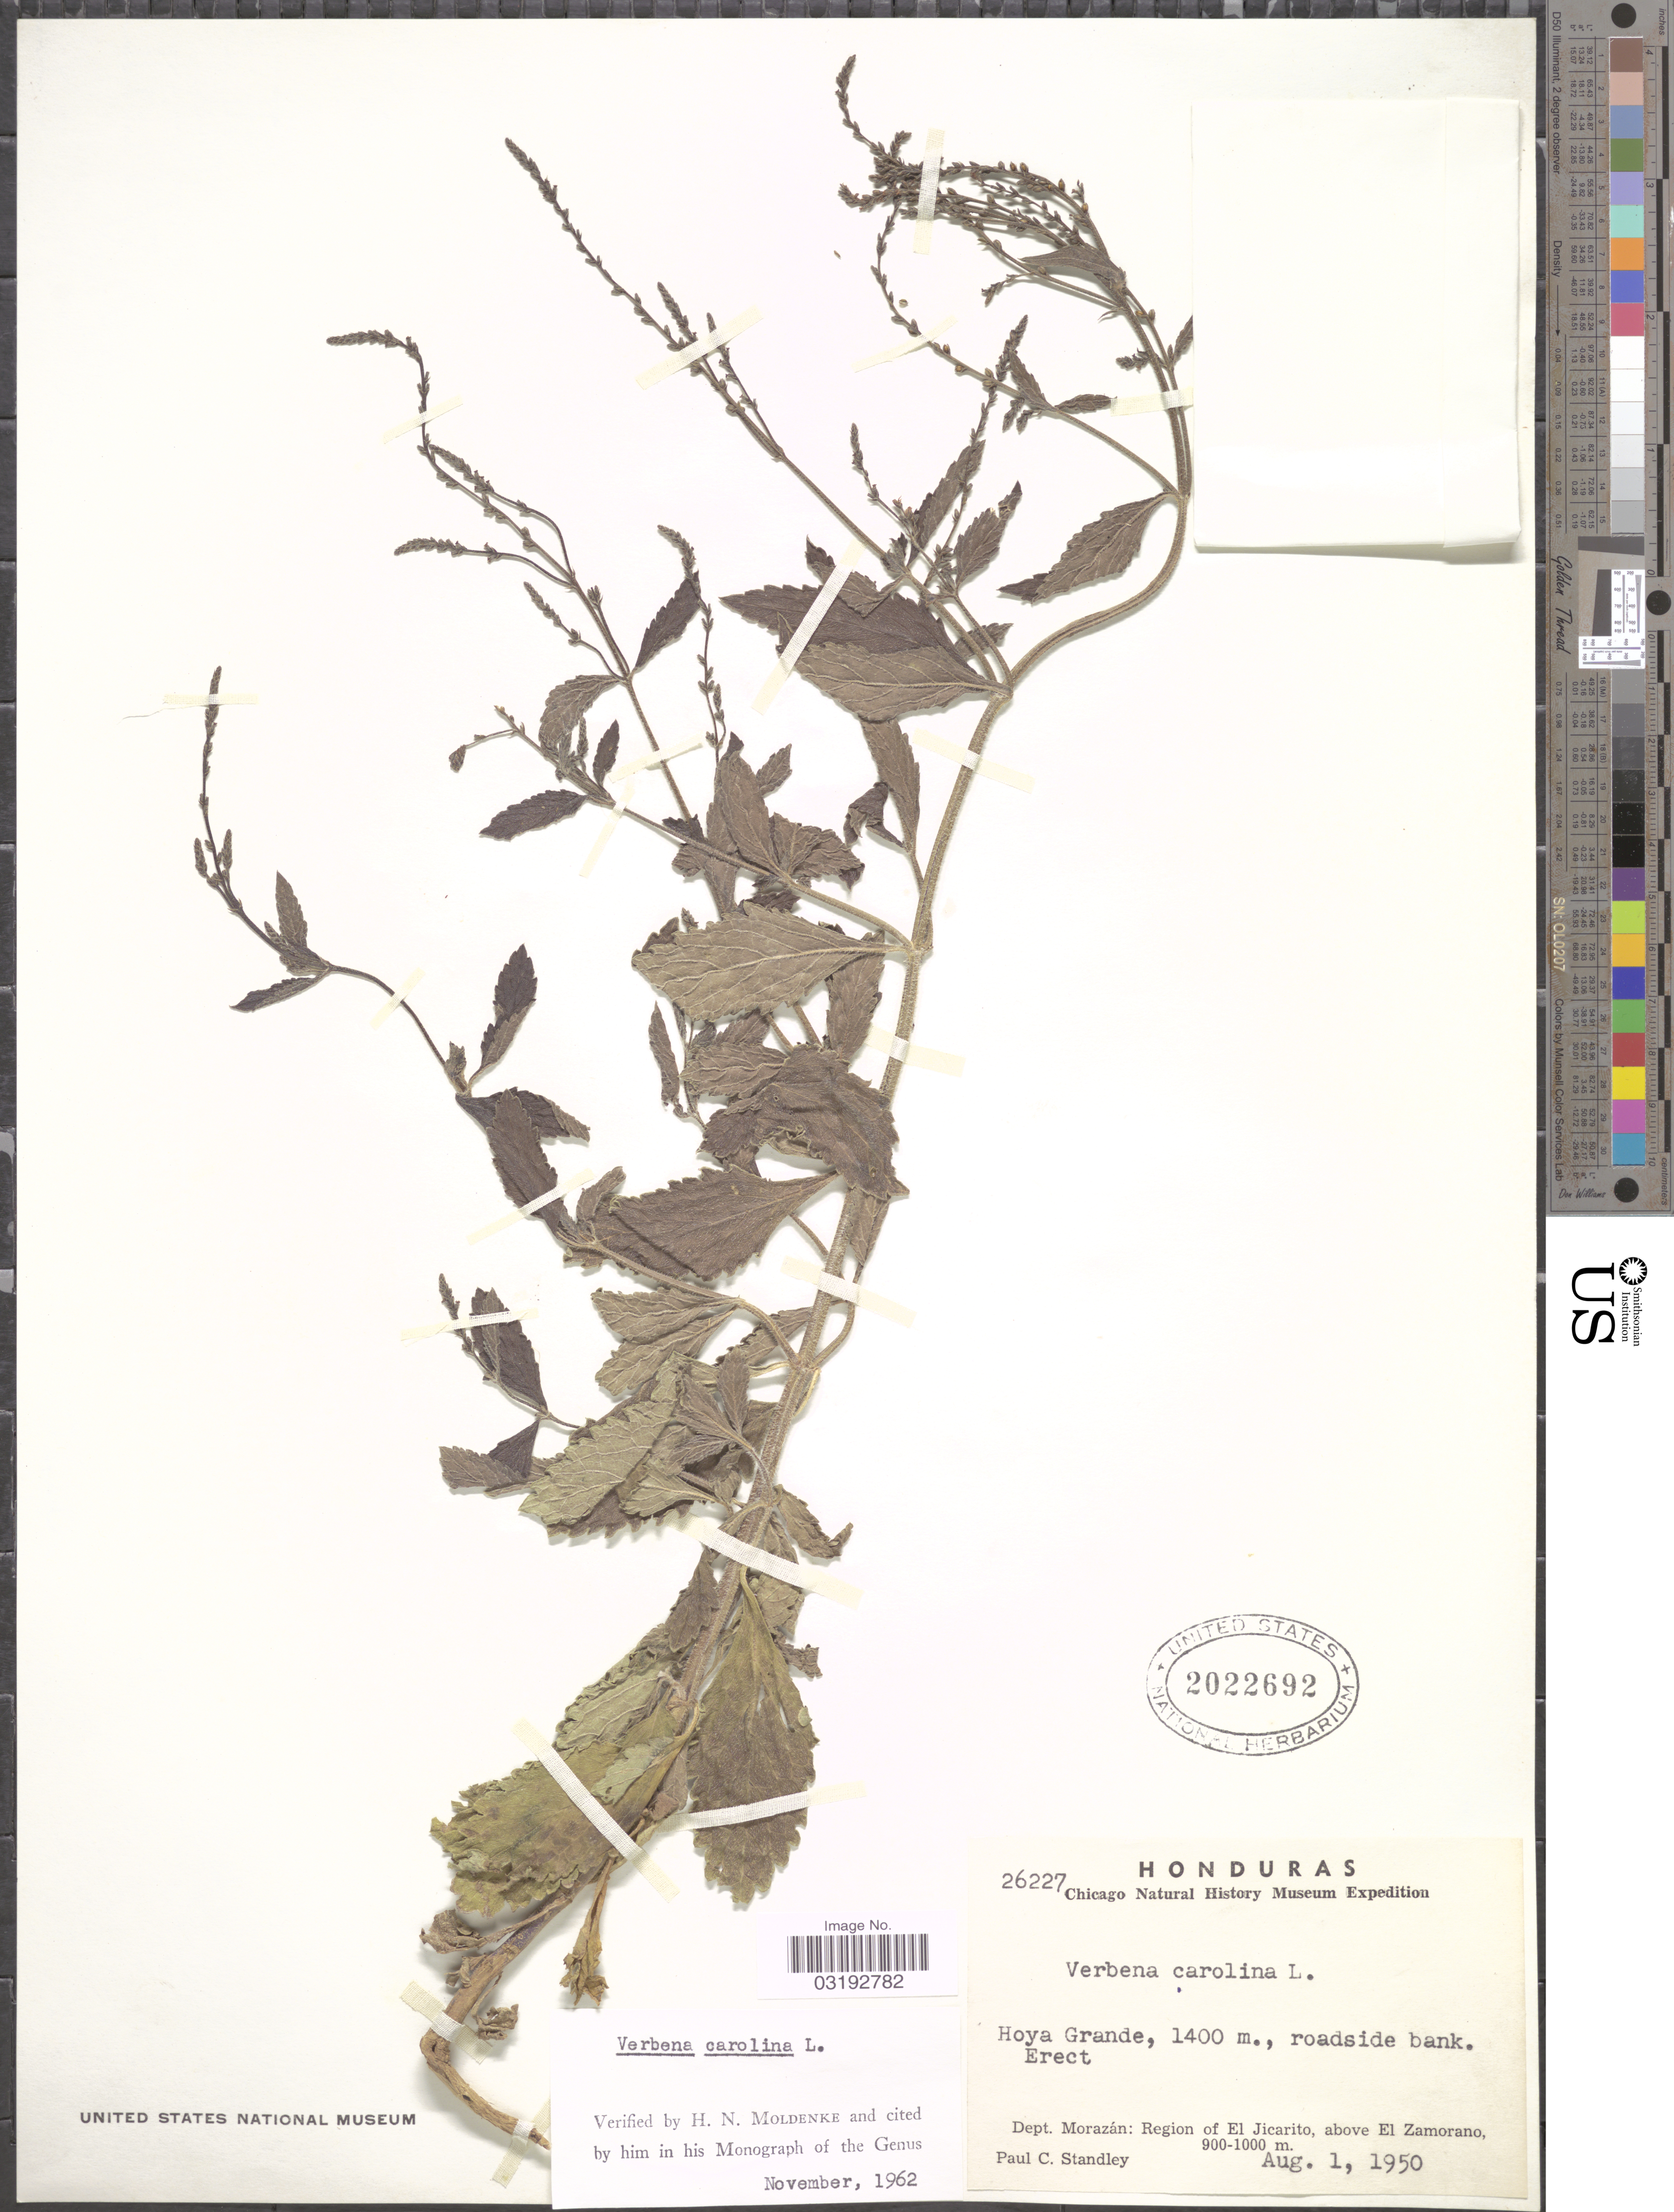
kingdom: Plantae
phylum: Tracheophyta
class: Magnoliopsida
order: Lamiales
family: Verbenaceae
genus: Verbena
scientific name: Verbena carolina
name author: L.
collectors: P. C. Standley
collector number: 26227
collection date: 1950-08-01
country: Honduras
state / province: Fco. Morazán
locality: Hoya Grande. Dept. Morazán: Region of El Jicarito, above El Zamorano.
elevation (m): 1400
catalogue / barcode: US 2022692